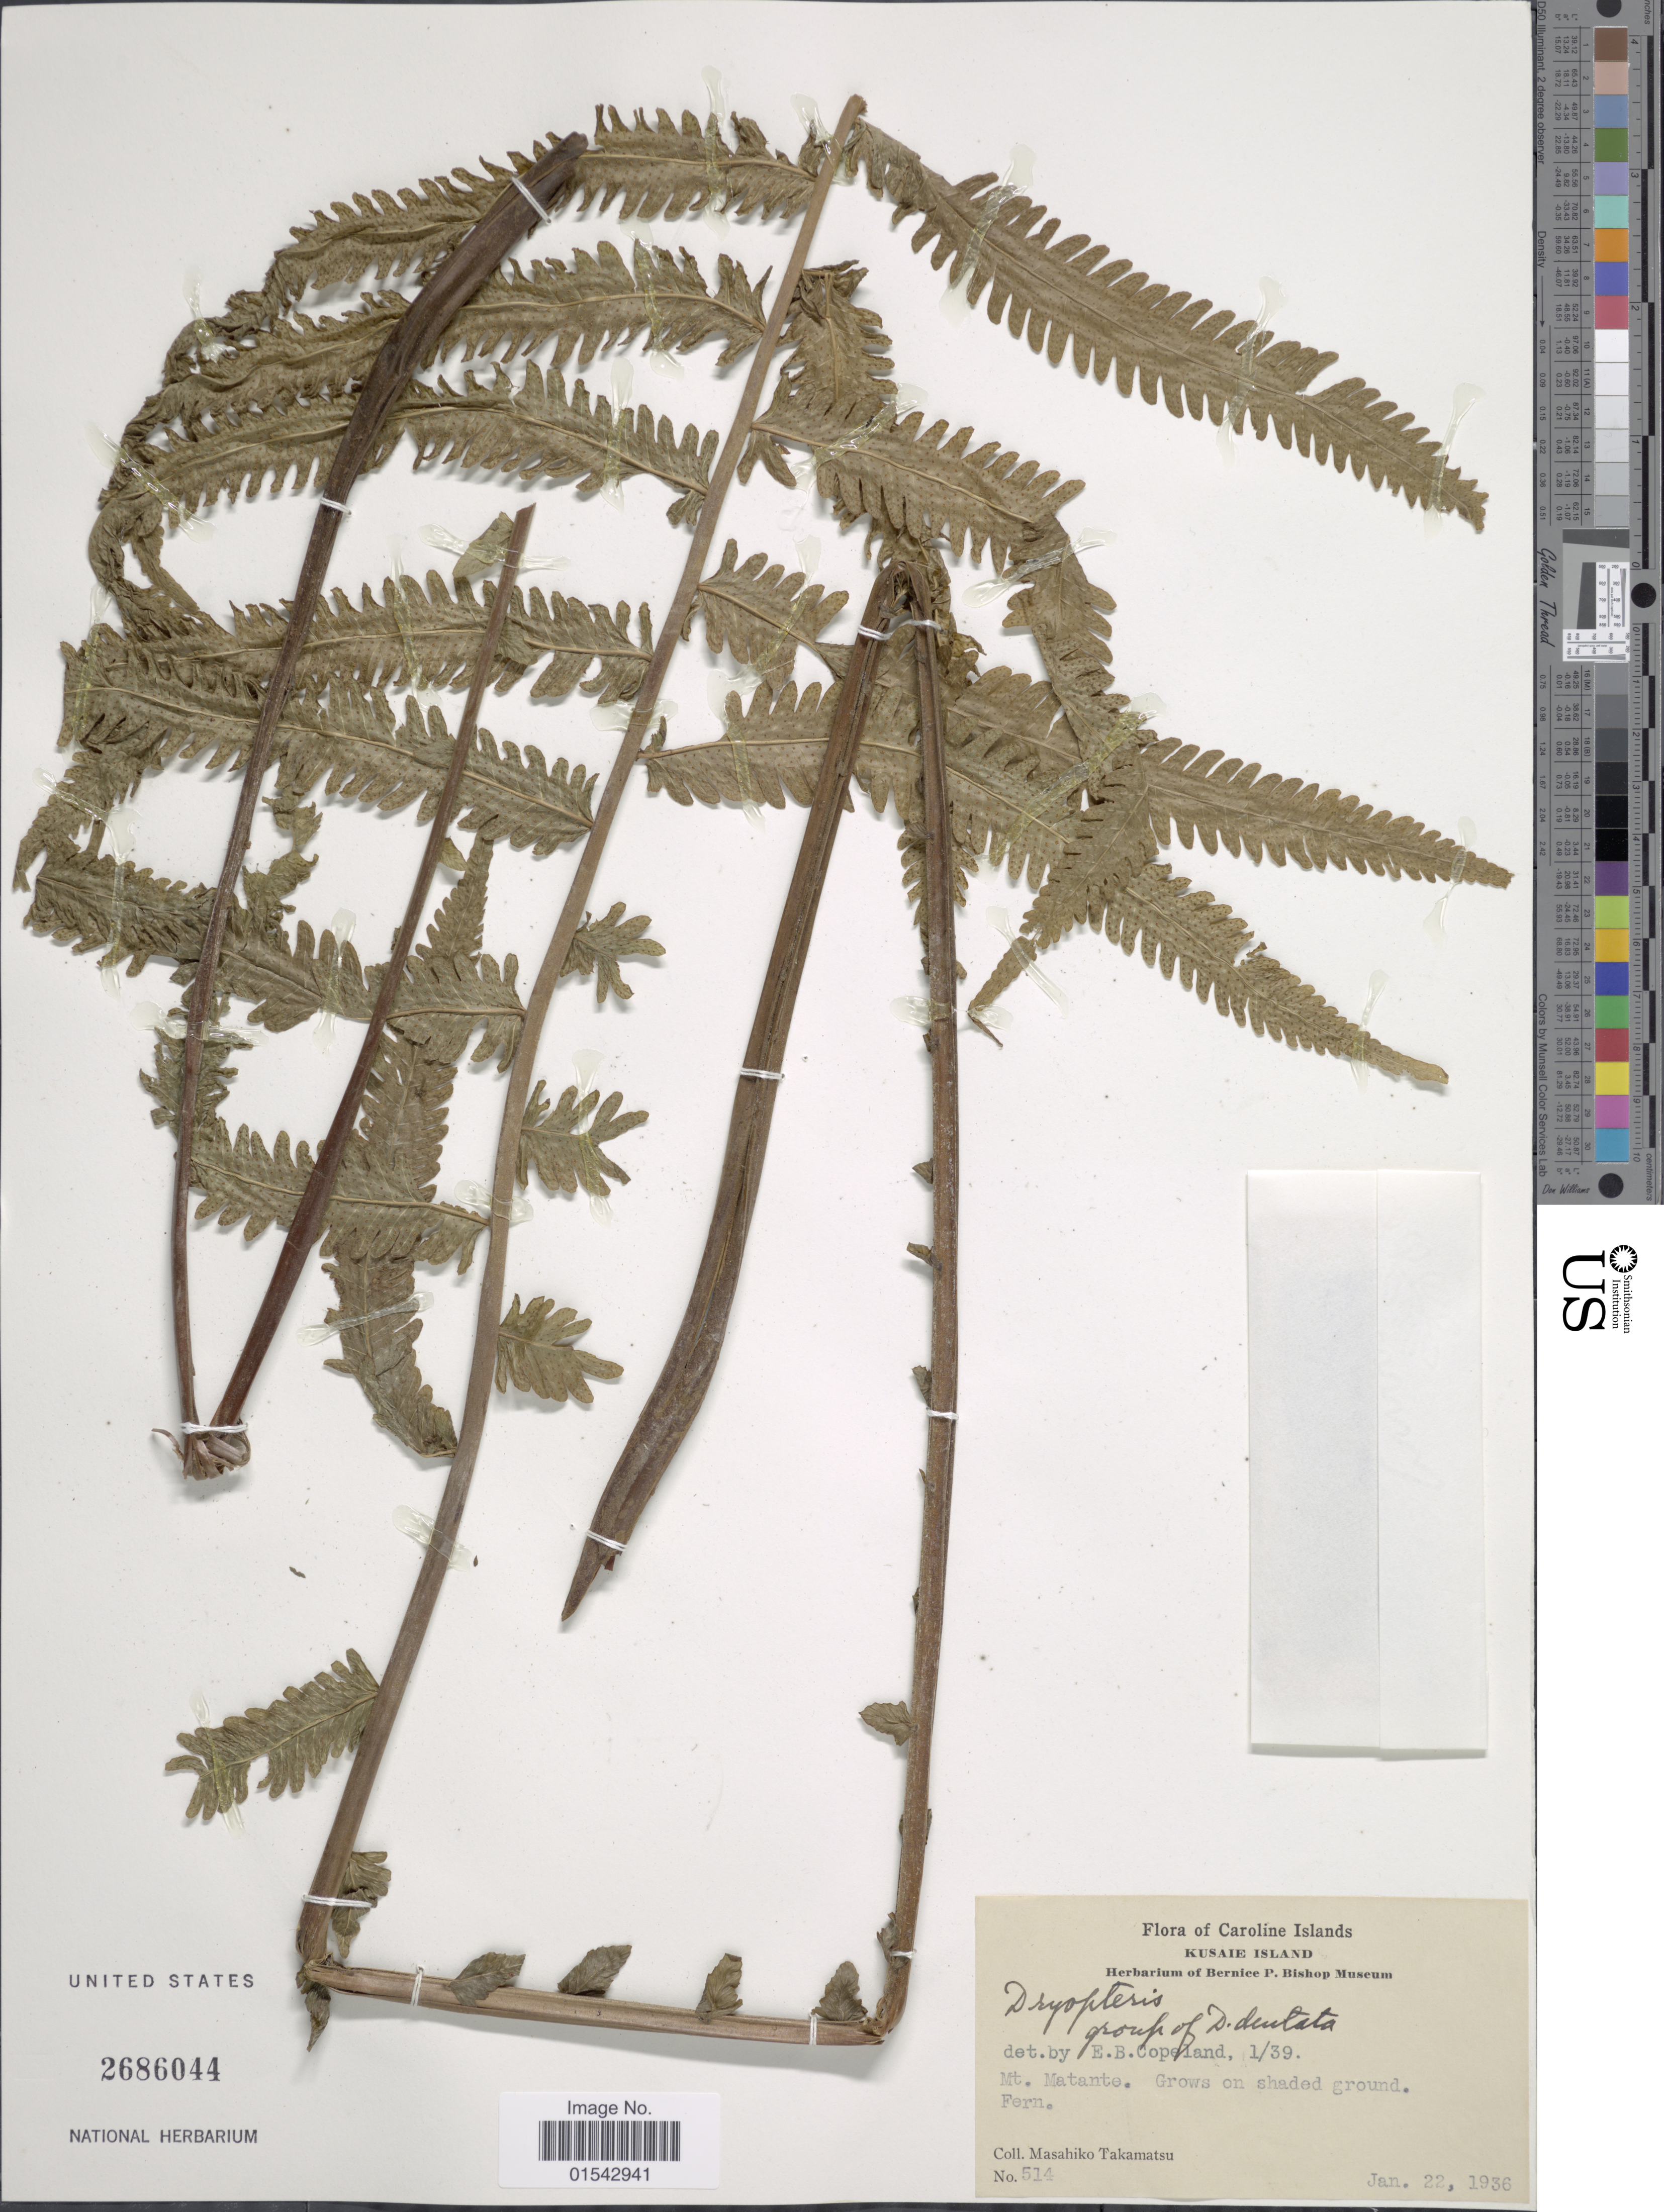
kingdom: Plantae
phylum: Tracheophyta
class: Polypodiopsida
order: Polypodiales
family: Thelypteridaceae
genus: Cyclosorus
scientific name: Cyclosorus sp.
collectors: M. Takamatsu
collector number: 514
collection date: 1936-01-22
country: Micronesia, Federated States of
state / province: Kosrae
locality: Caroline Islands, Kusaie Island, Mt. Matante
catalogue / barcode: US 2686044